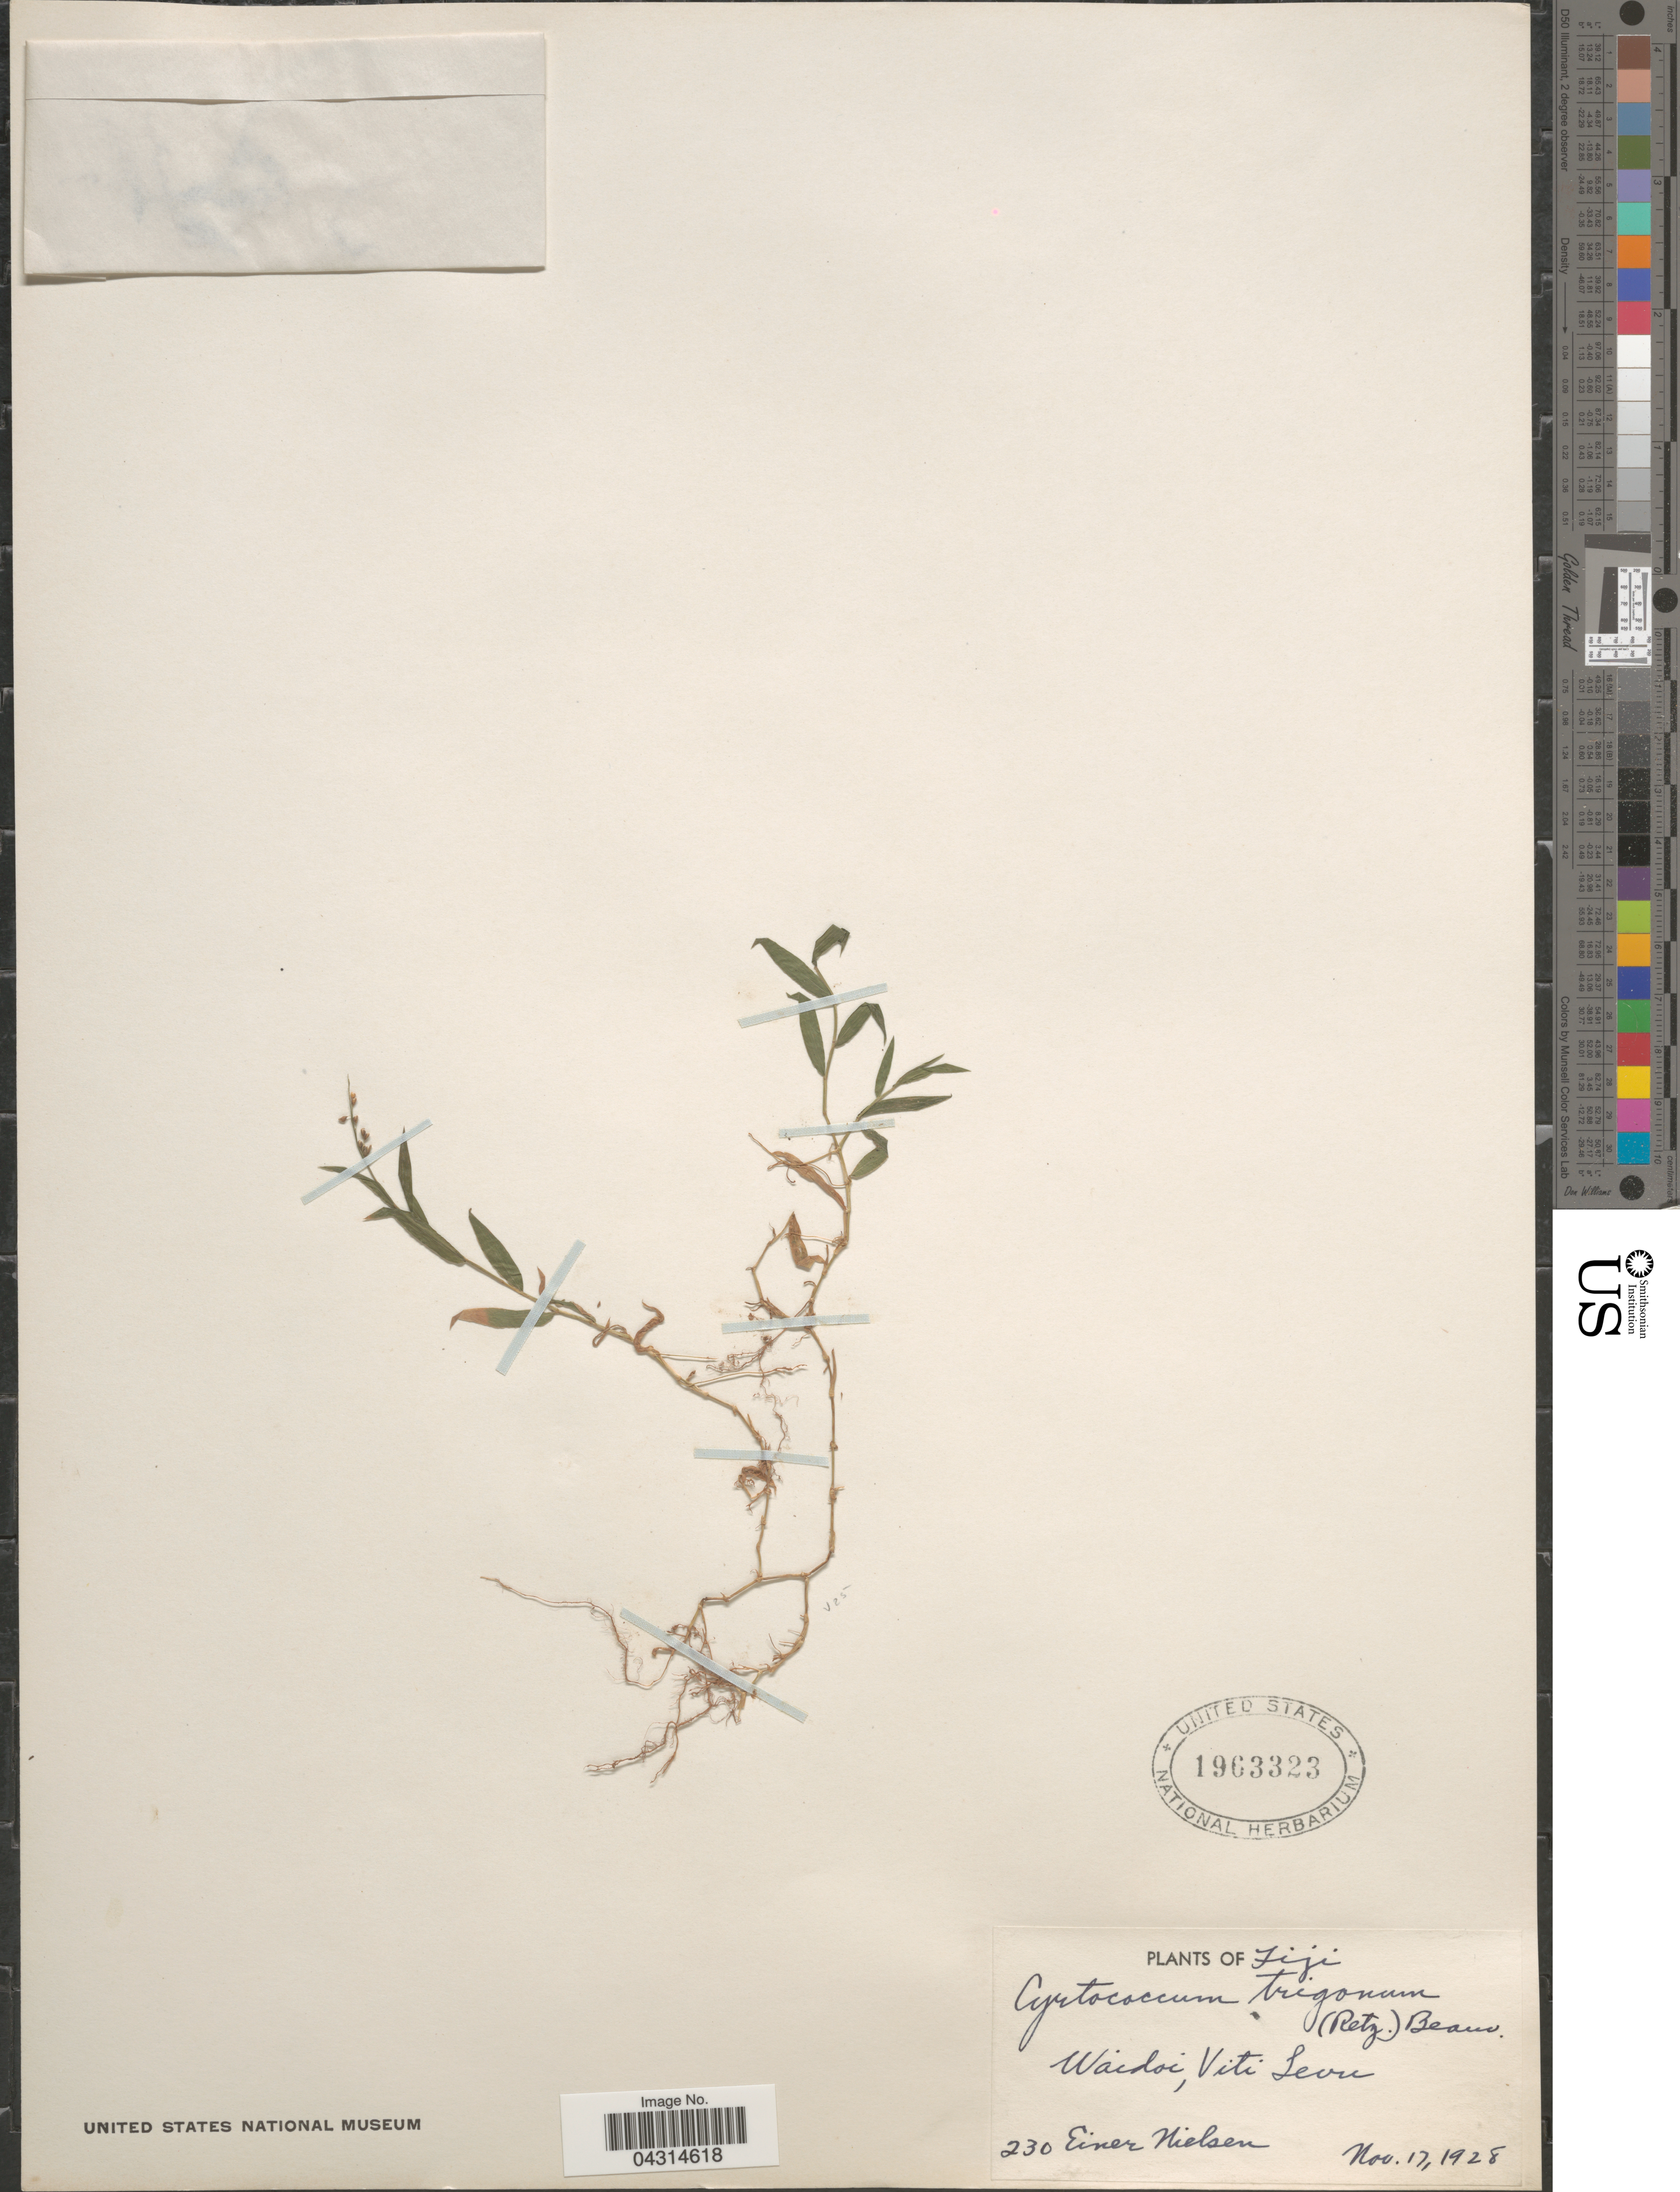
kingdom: Plantae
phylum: Tracheophyta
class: Liliopsida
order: Poales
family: Poaceae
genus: Cyrtococcum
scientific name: Cyrtococcum trigonum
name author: (Retz.) A. Camus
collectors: E. Nielsen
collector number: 230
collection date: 1928-11-17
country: Fiji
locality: Waidoi, Viti Levu.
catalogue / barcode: US 1963323